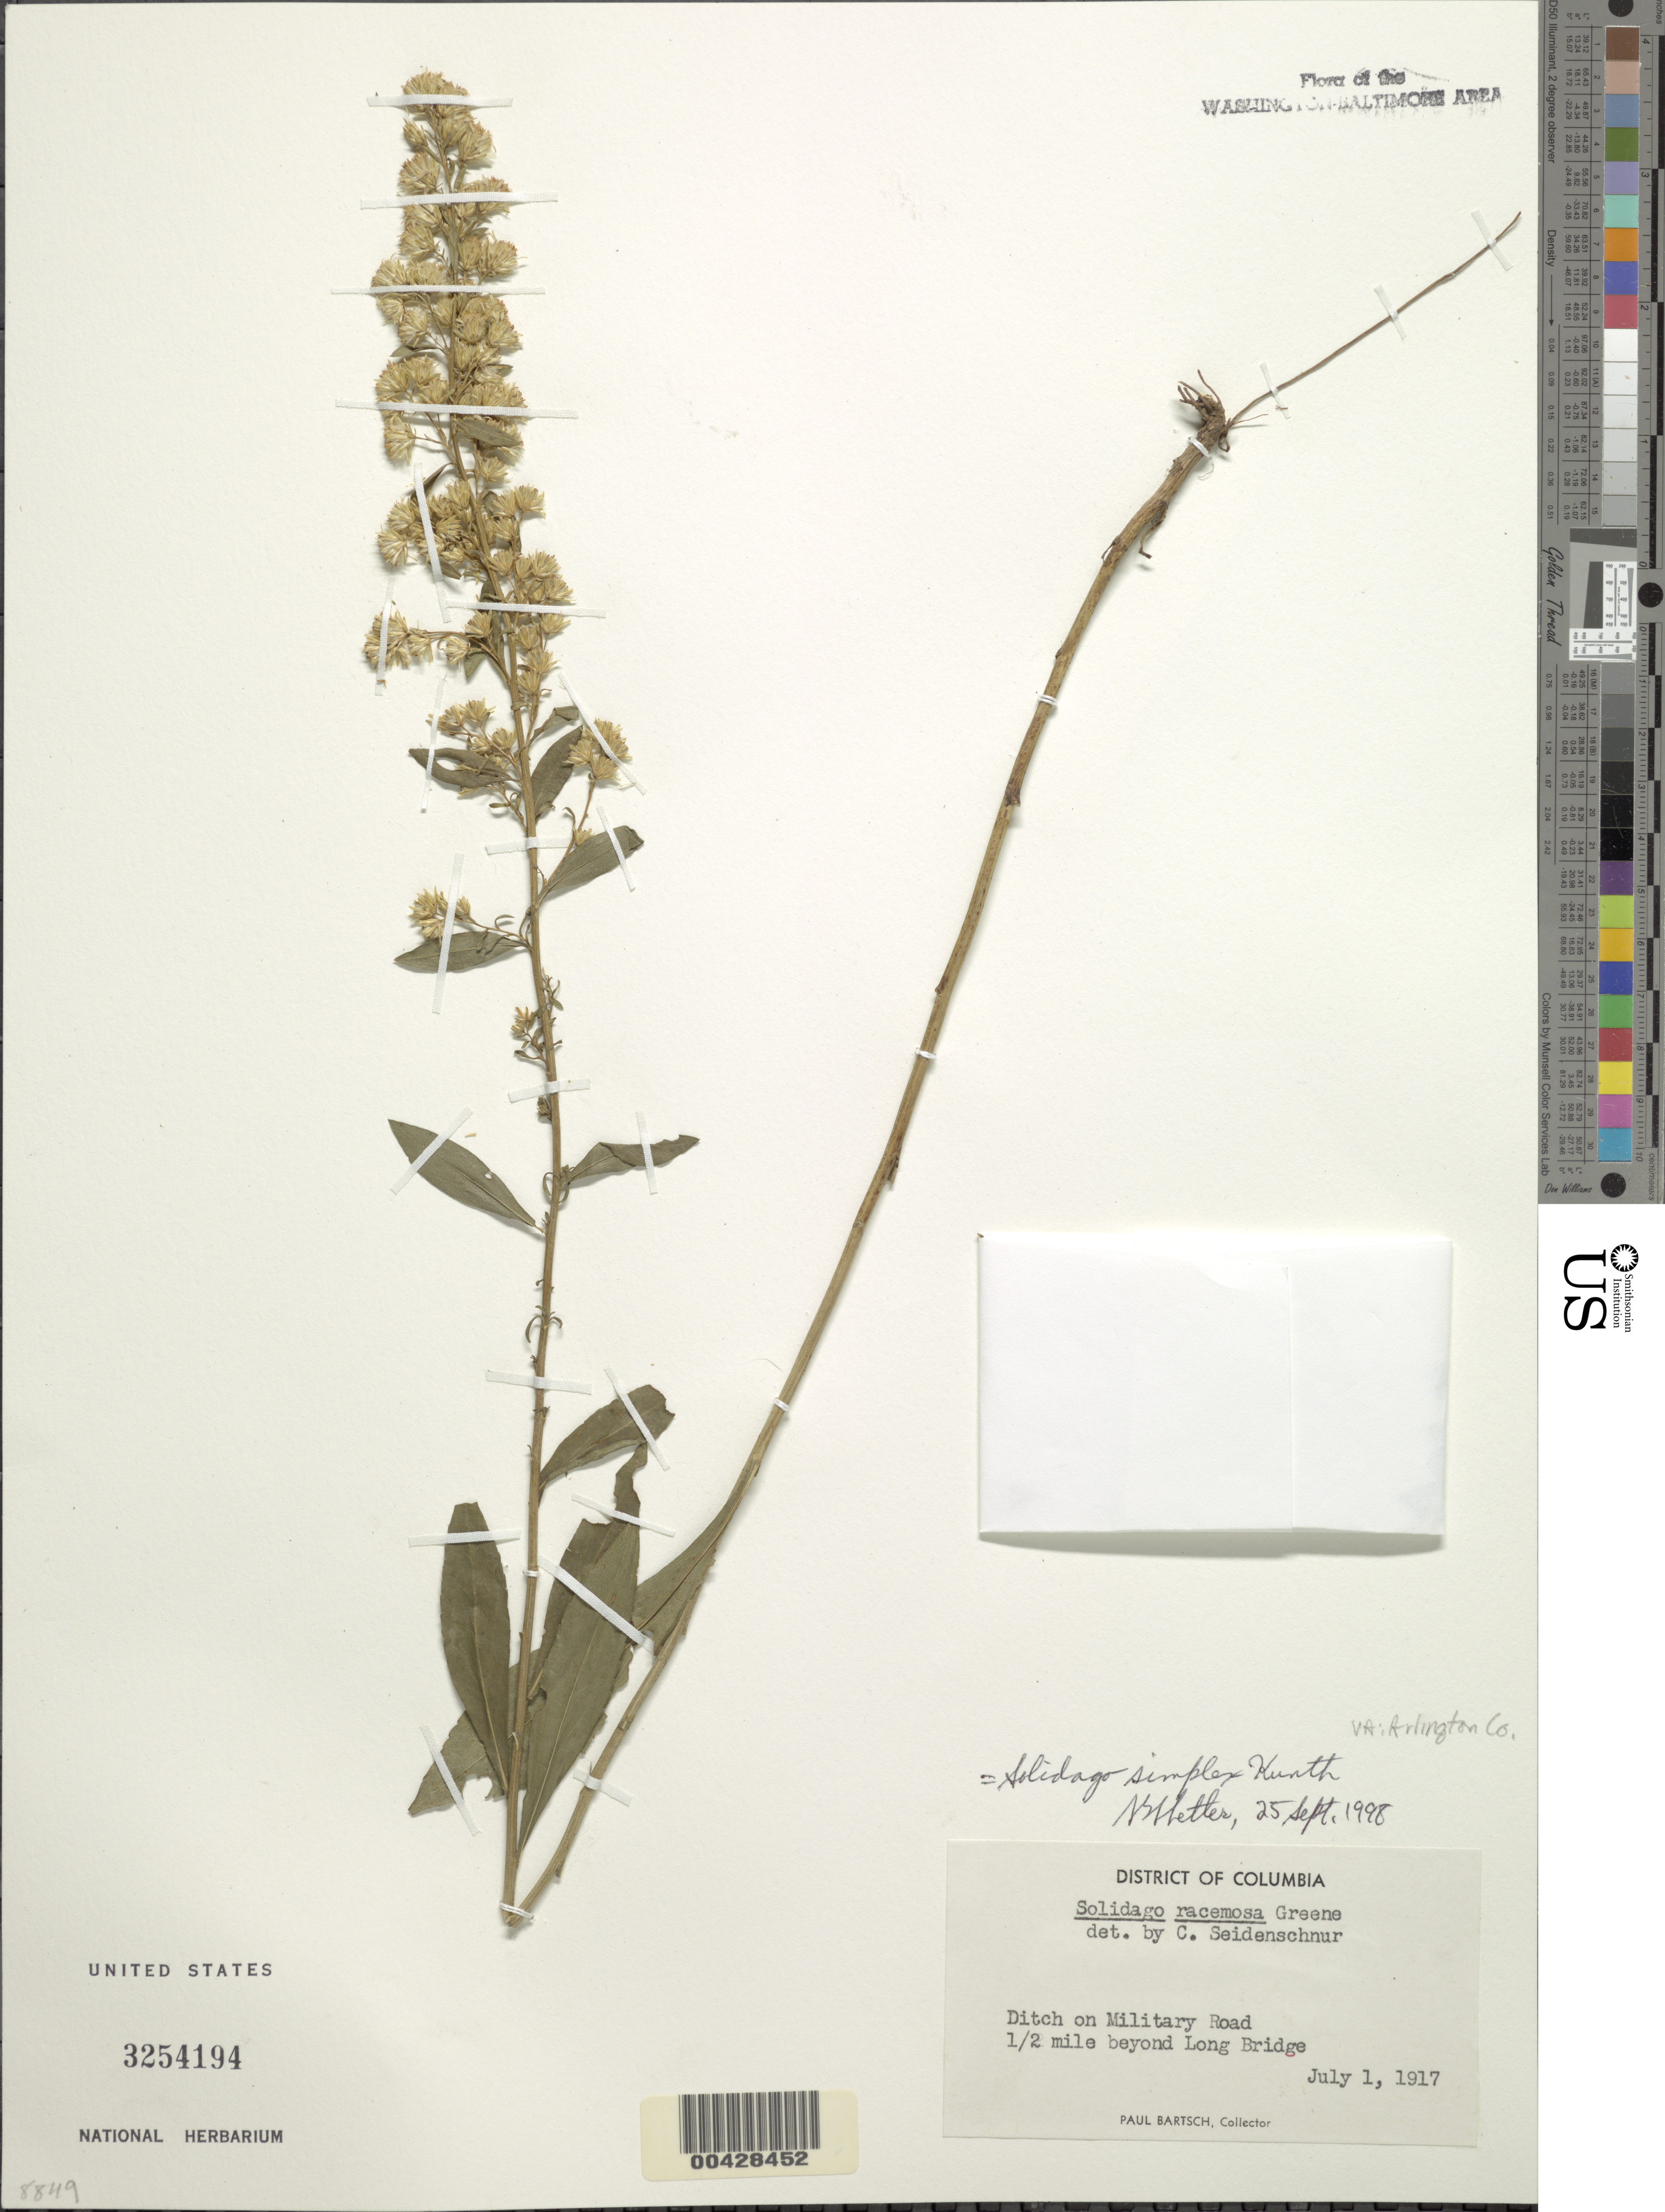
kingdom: Plantae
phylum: Tracheophyta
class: Magnoliopsida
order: Asterales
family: Asteraceae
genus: Solidago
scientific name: Solidago simplex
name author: Kunth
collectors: P. Bartsch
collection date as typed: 01 Jul 1917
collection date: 1917-07-01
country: United States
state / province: Virginia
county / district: Arlington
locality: Military Road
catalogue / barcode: US 3254194